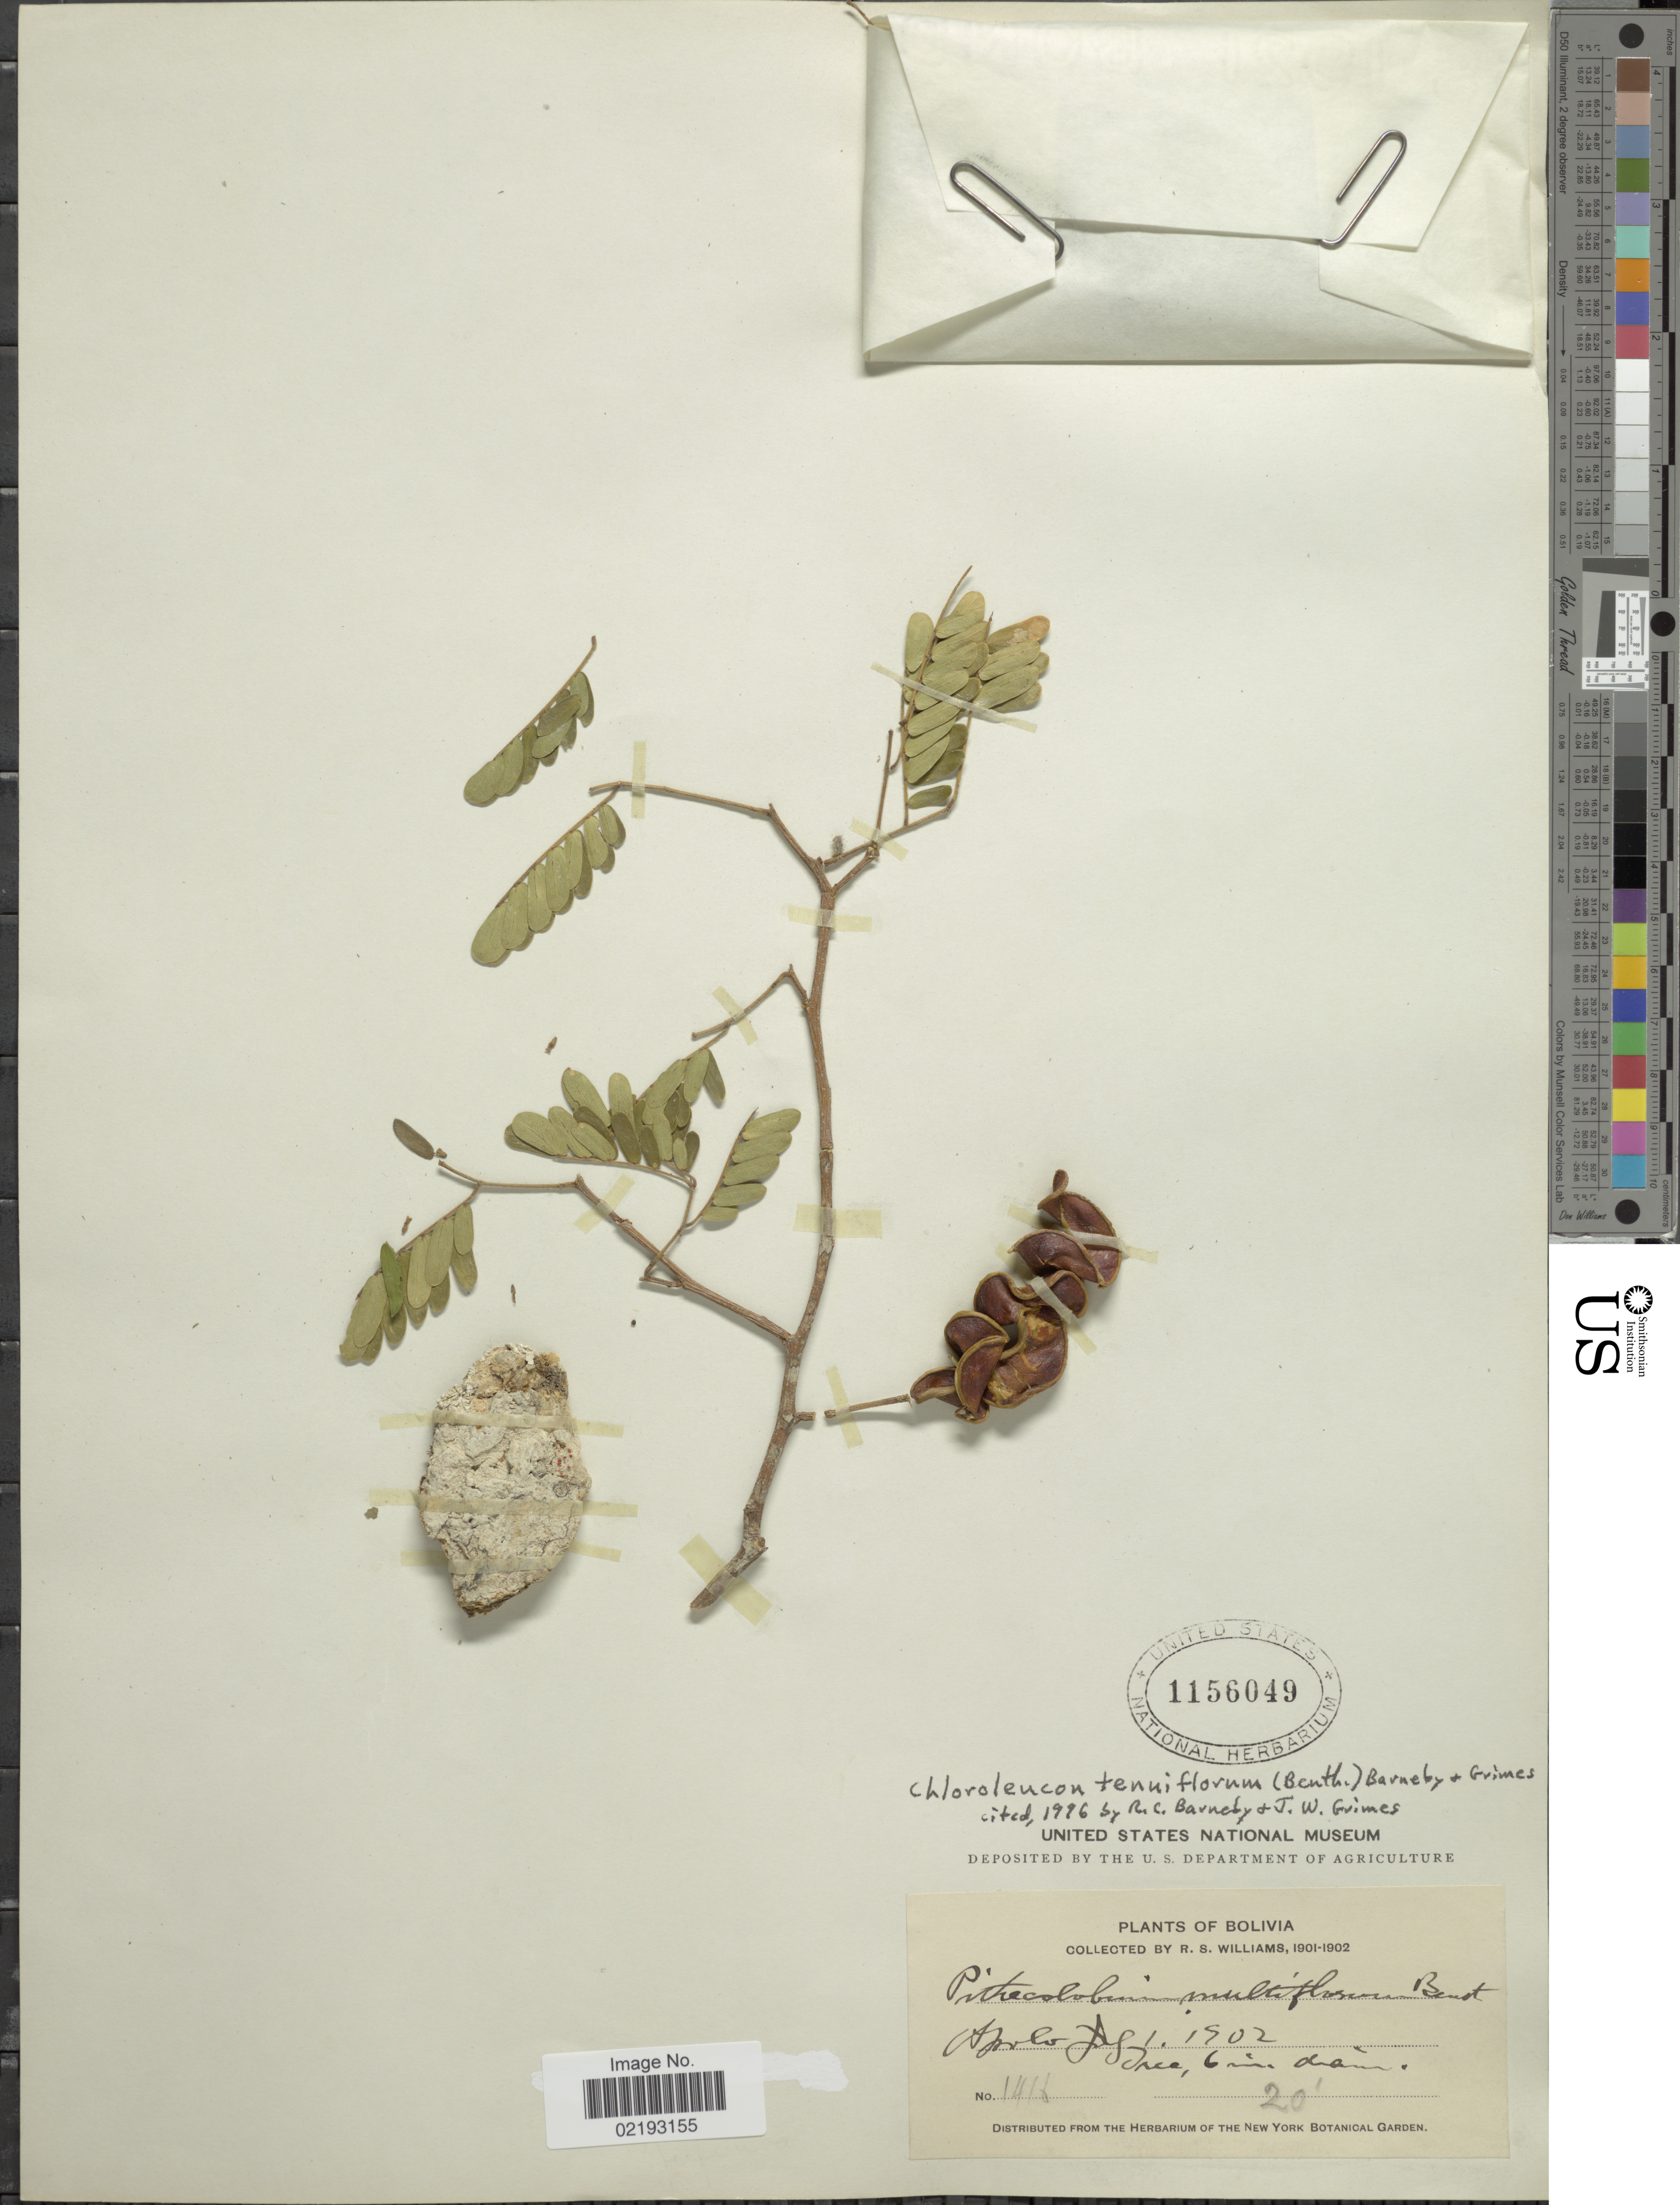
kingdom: Plantae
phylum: Tracheophyta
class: Magnoliopsida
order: Fabales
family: Fabaceae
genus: Chloroleucon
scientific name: Chloroleucon tenuiflorum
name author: (Benth.) Barneby & J.W. Grimes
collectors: R. S. Williams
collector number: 1416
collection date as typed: Jul. 1, 1902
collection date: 1902-07-01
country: Bolivia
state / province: La Paz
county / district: Franz Tamayo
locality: Apolo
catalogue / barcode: US 1156049